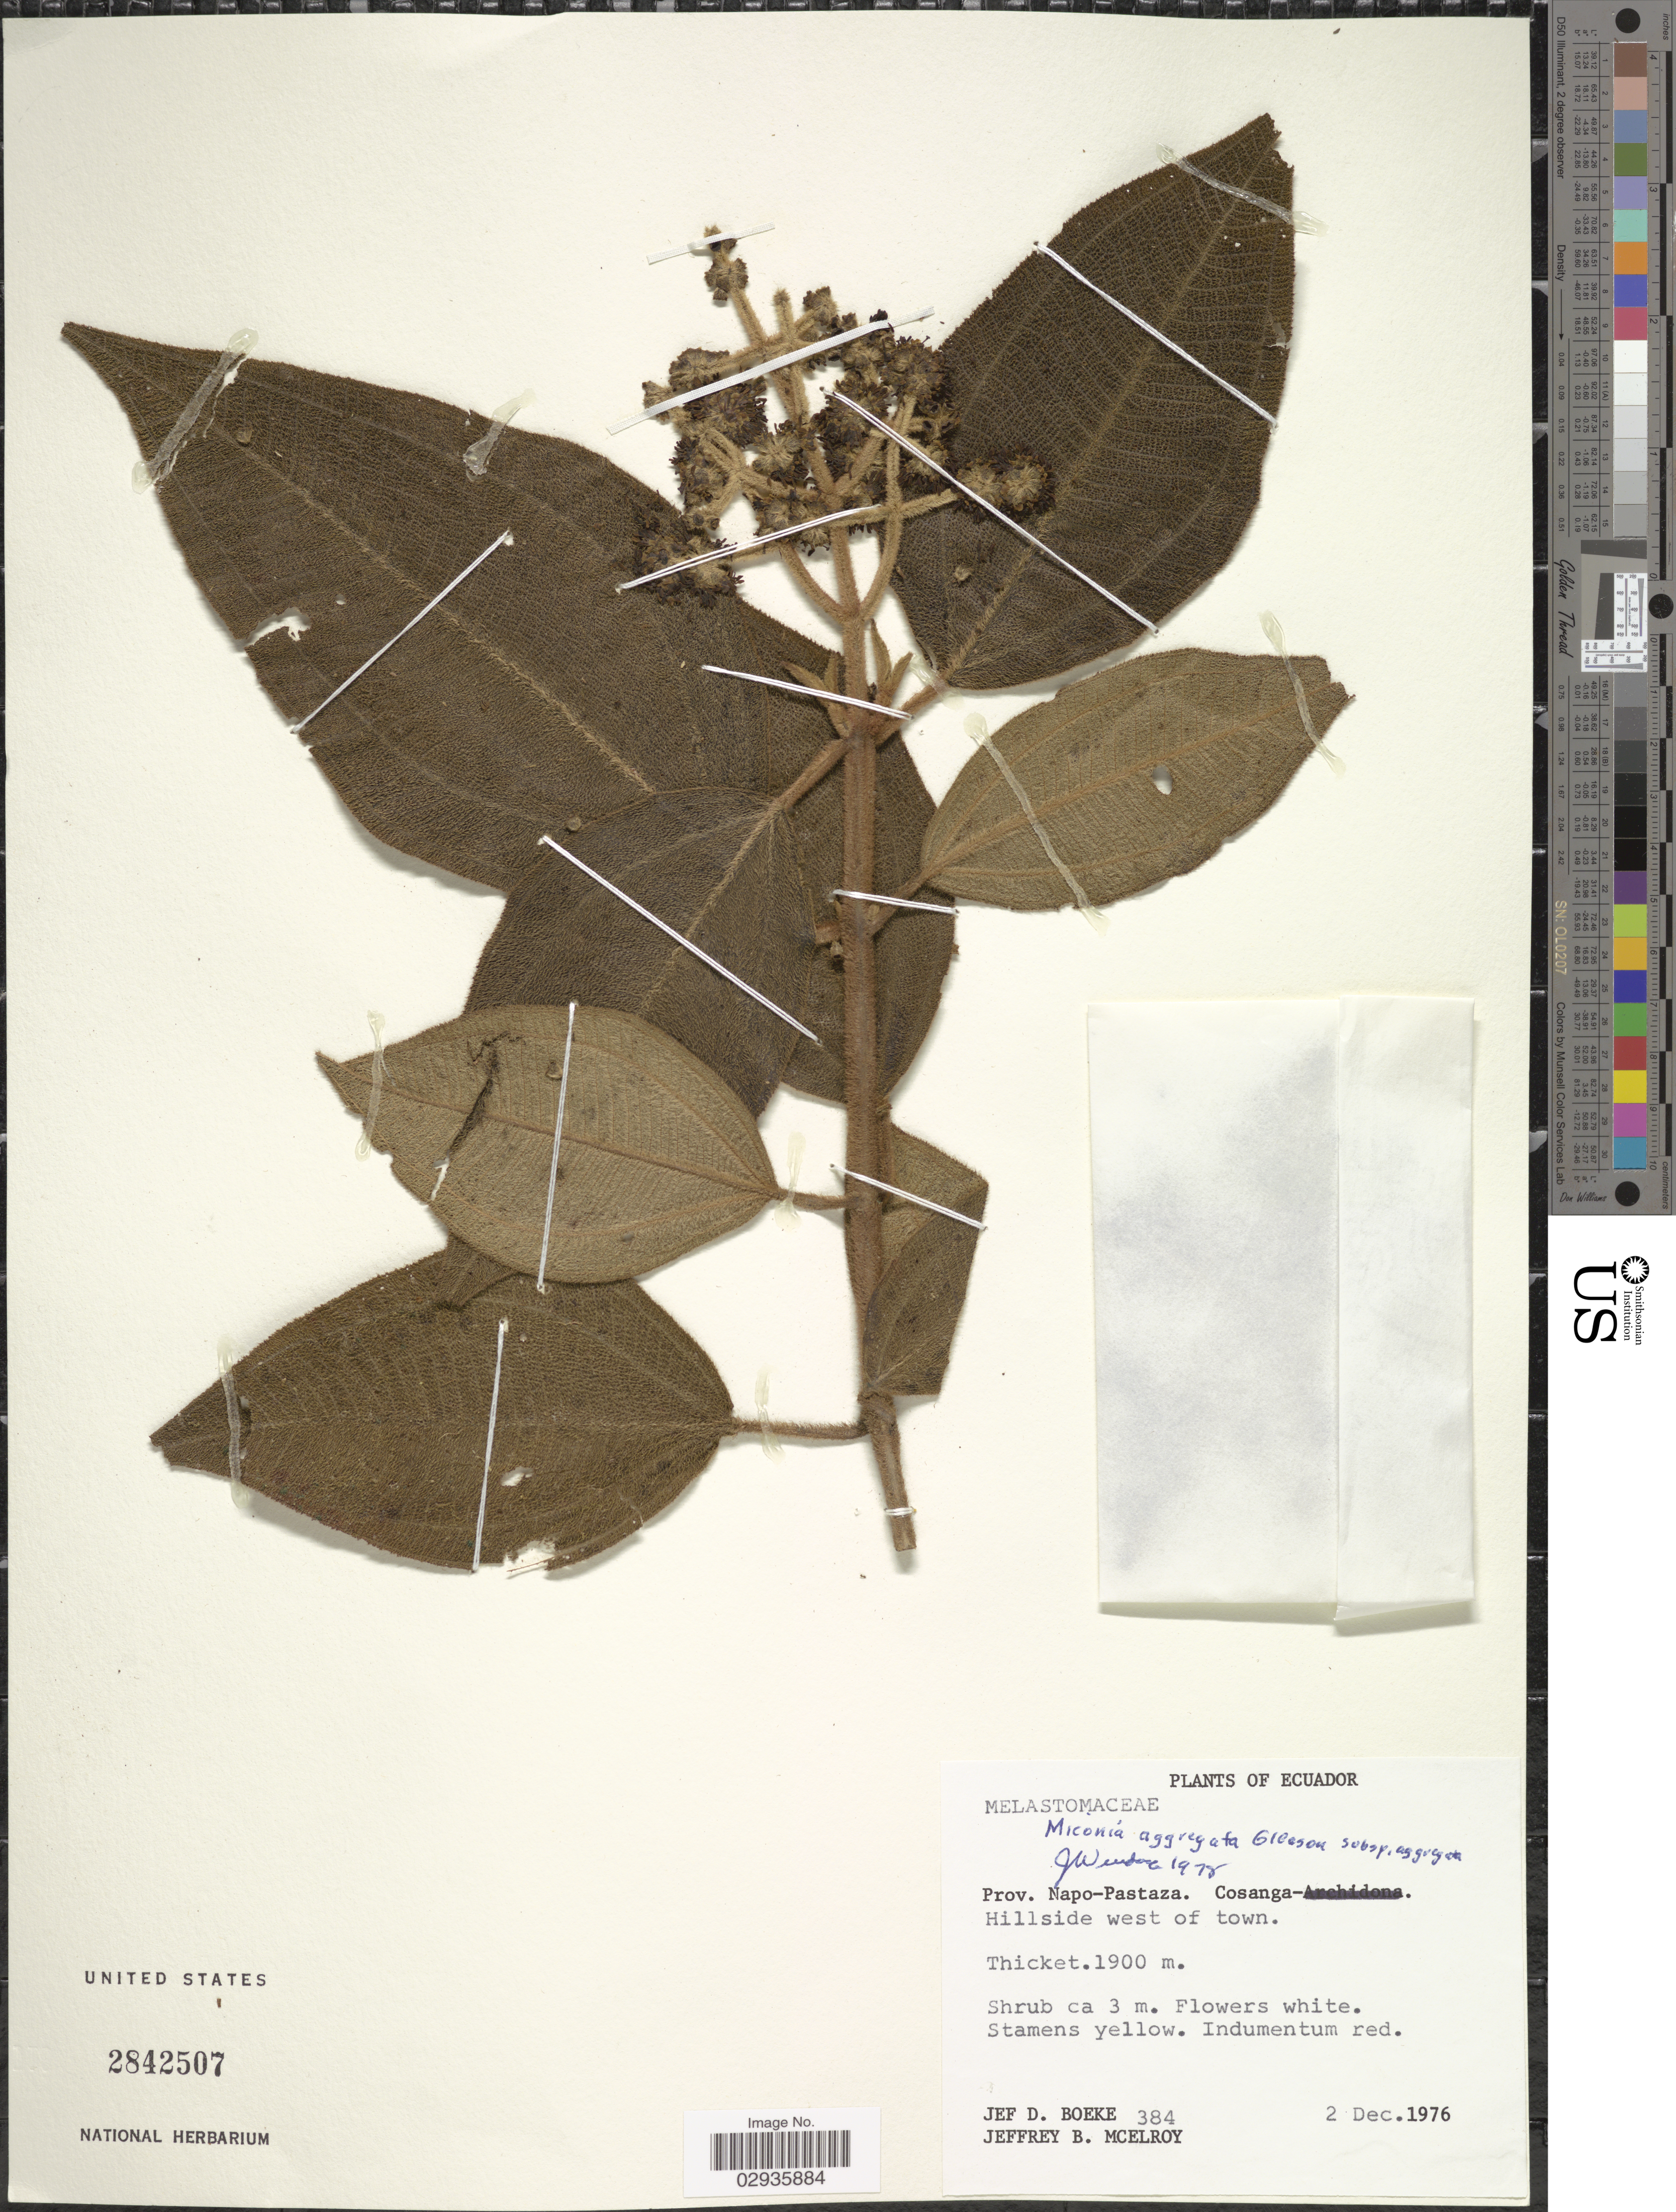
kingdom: Plantae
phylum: Tracheophyta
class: Magnoliopsida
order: Myrtales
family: Melastomataceae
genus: Miconia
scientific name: Miconia aggregata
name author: Gleason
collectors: J. Boeke & J. B. McElroy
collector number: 384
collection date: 1976-12-02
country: Ecuador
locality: Prov. Napo-Pastaza. Cosanga, Hillside west of town.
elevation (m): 1900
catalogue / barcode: US 2842507